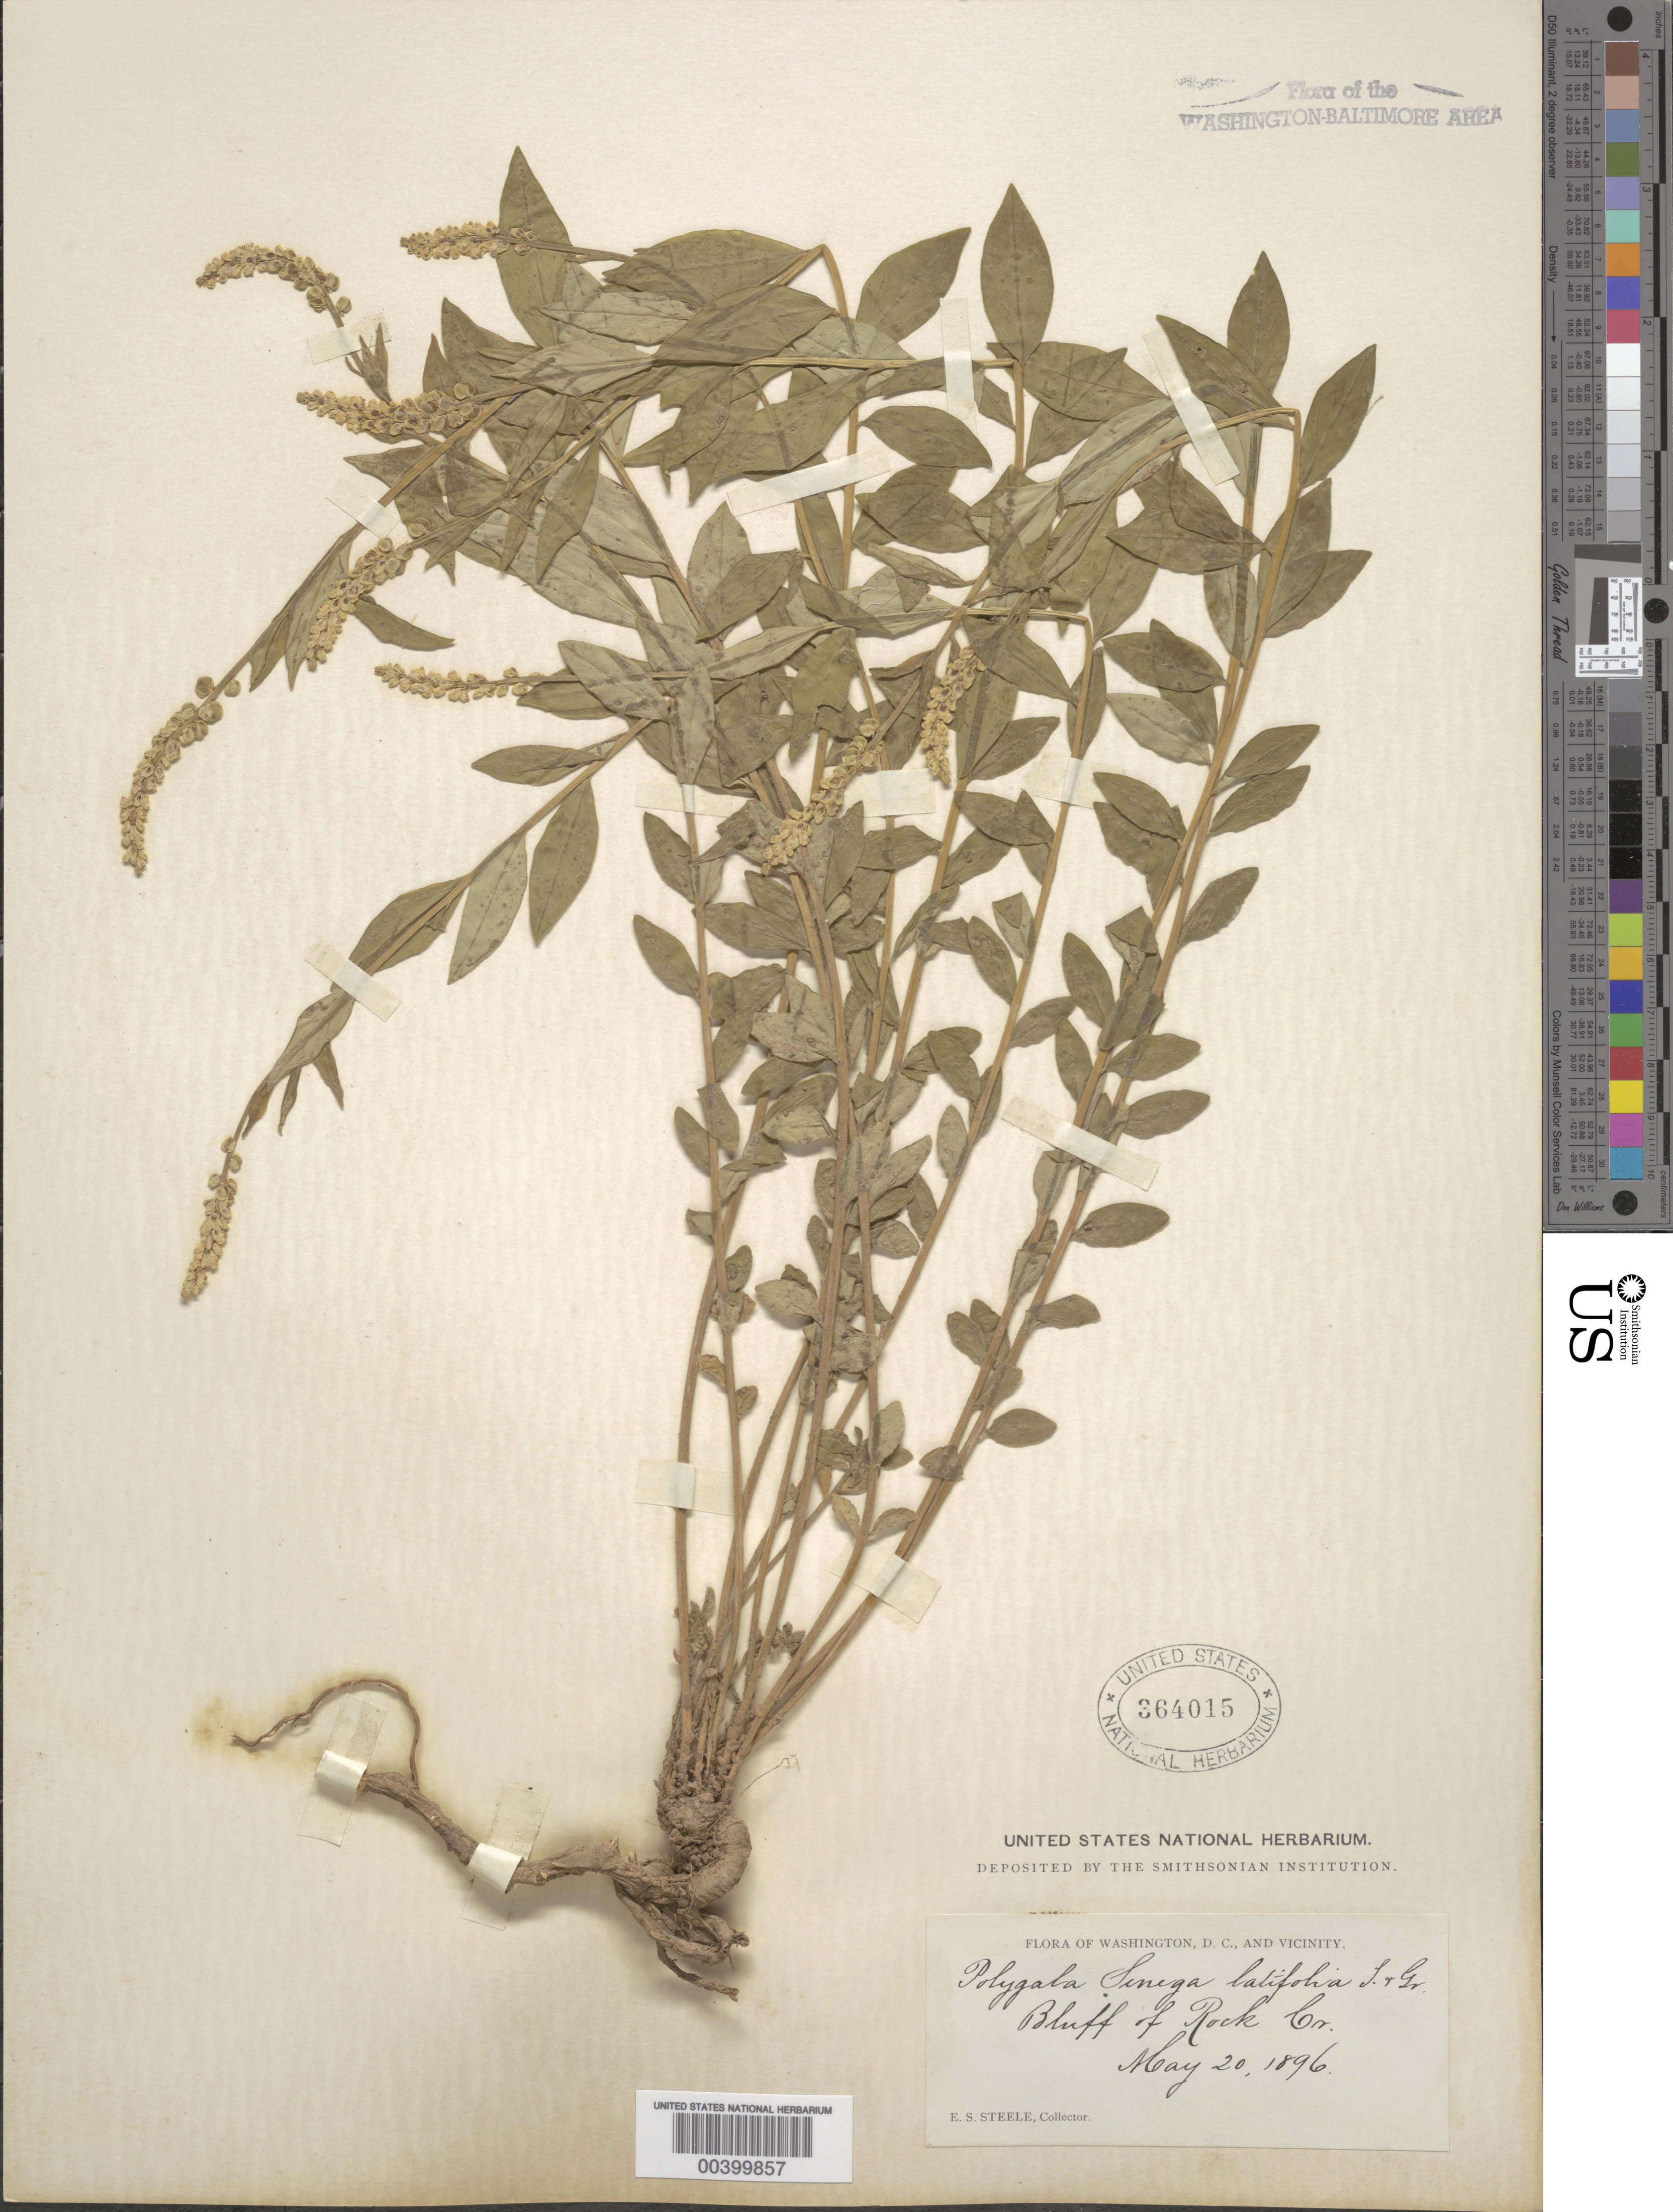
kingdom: Plantae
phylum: Tracheophyta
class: Magnoliopsida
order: Fabales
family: Polygalaceae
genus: Polygala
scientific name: Polygala senega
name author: L.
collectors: E. Steele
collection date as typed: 20 May 1896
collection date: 1896-05-20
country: United States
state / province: District of Columbia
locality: Rock Creek Park Rock Creek Park and Vicinity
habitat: Bluff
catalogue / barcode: US 364015